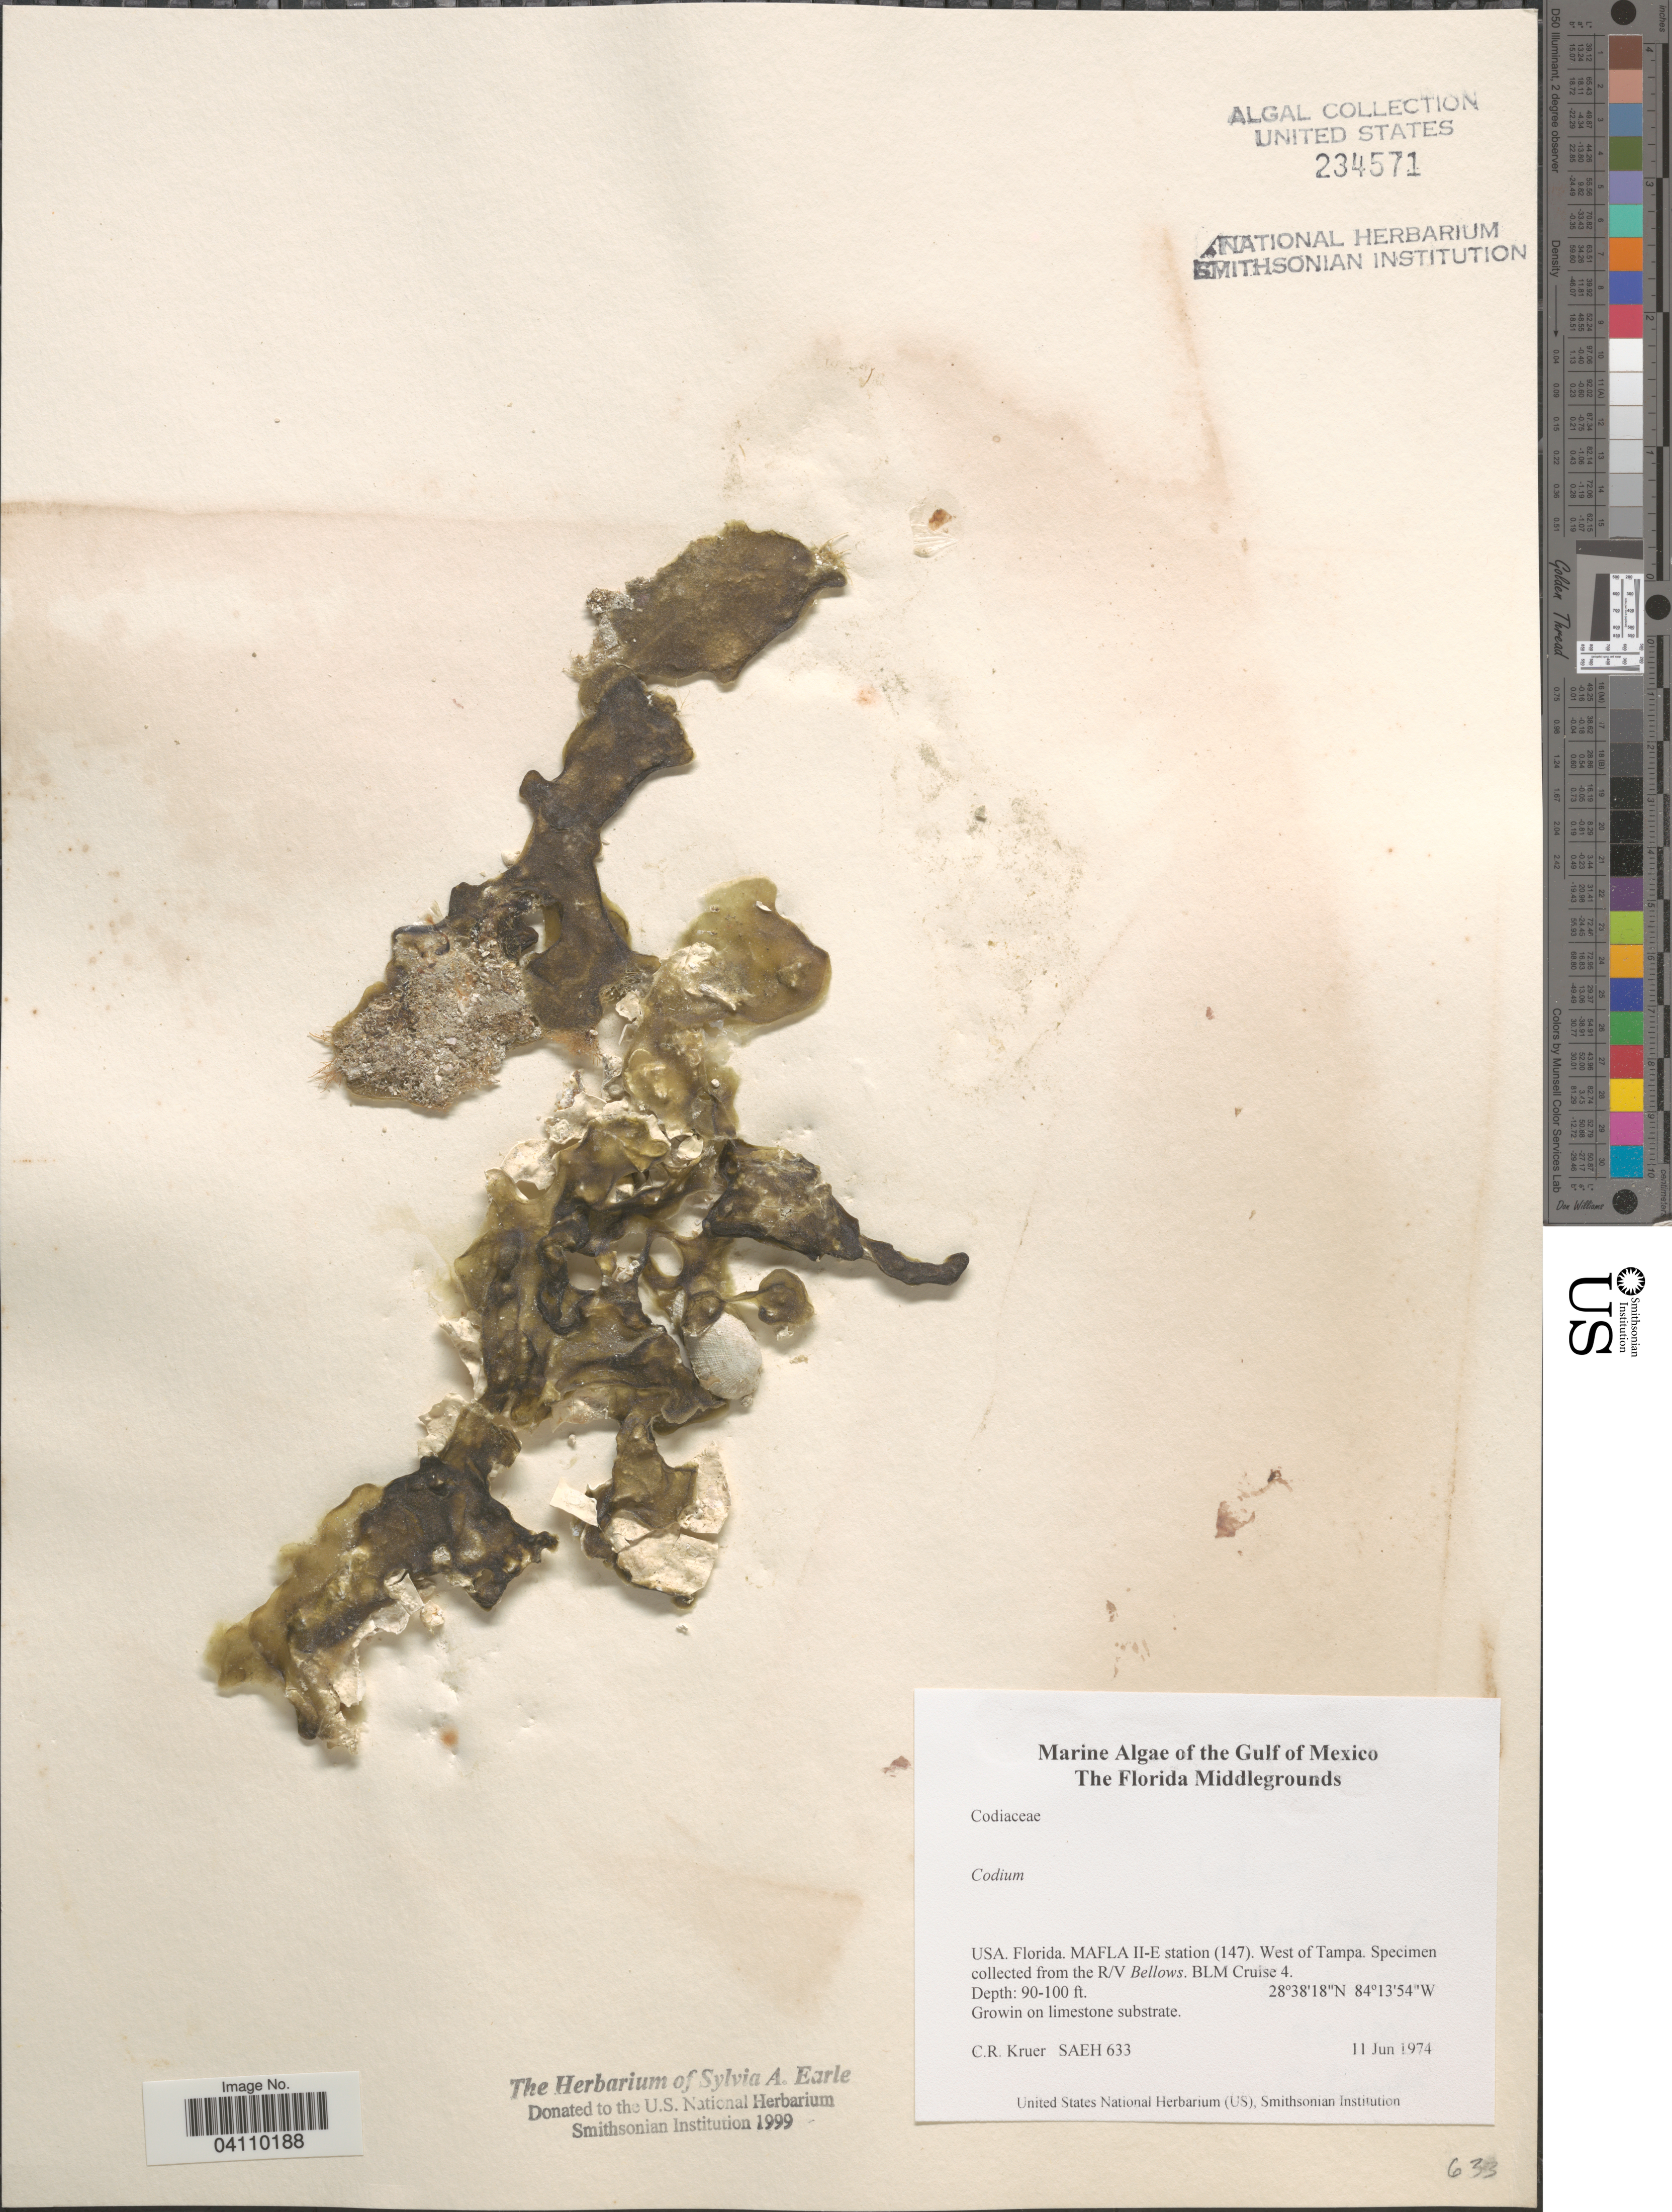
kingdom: Plantae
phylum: Chlorophyta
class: Ulvophyceae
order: Bryopsidales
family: Codiaceae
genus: Codium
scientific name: Codium sp.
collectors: C. Kruer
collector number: SAEH633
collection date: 1974-06-11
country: United States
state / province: Florida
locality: The Gulf of Mexico. The Florida Middlegrounds. MAFLA II-E station (147). West of Tampa. The R/V Bellows. BLM Cruise 4.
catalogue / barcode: US 234571